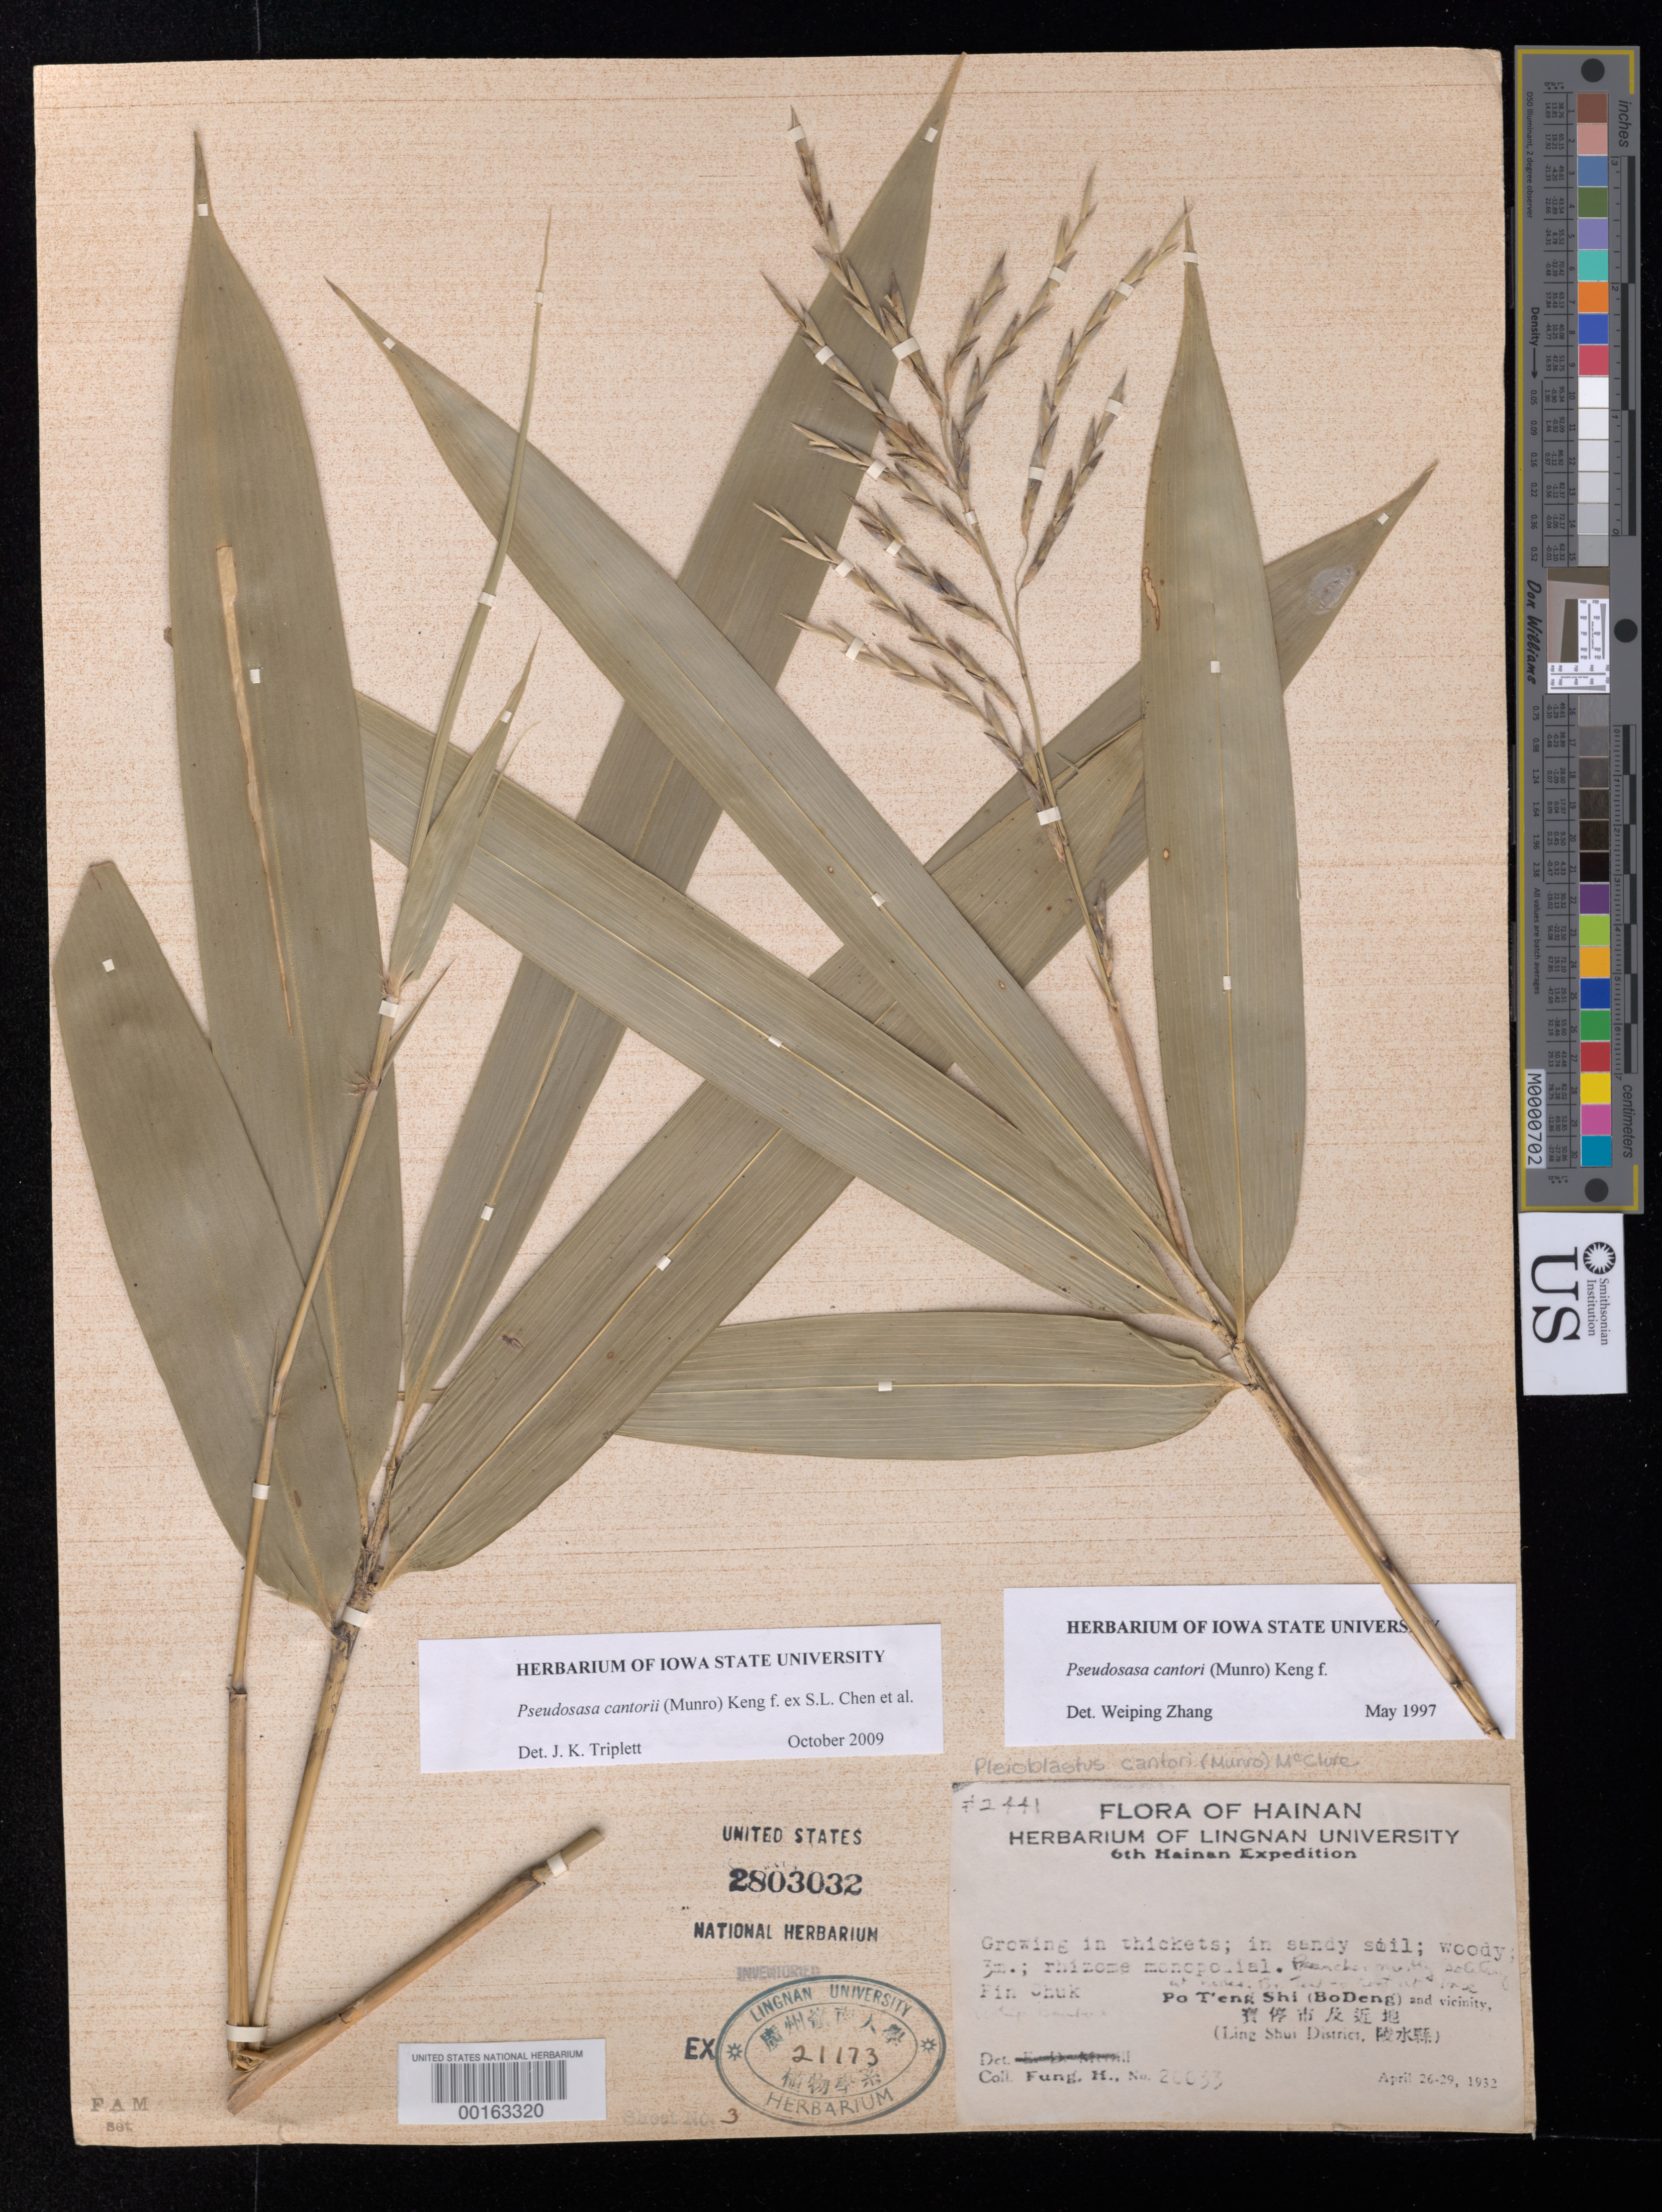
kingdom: Plantae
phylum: Tracheophyta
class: Liliopsida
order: Poales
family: Poaceae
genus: Pseudosasa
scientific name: Pseudosasa cantorii (Munro) Keng f. ex S.L. Chen et al.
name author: (Munro) Keng f. ex S.L. Chen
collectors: H. L. Fung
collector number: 20033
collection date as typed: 26 Apr 1932 to 29 Apr 1932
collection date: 1932-04-26/1932-04-29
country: China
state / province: Hainan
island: Hainan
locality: Po t'eng shi, ling. univ. bg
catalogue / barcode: US 2803032